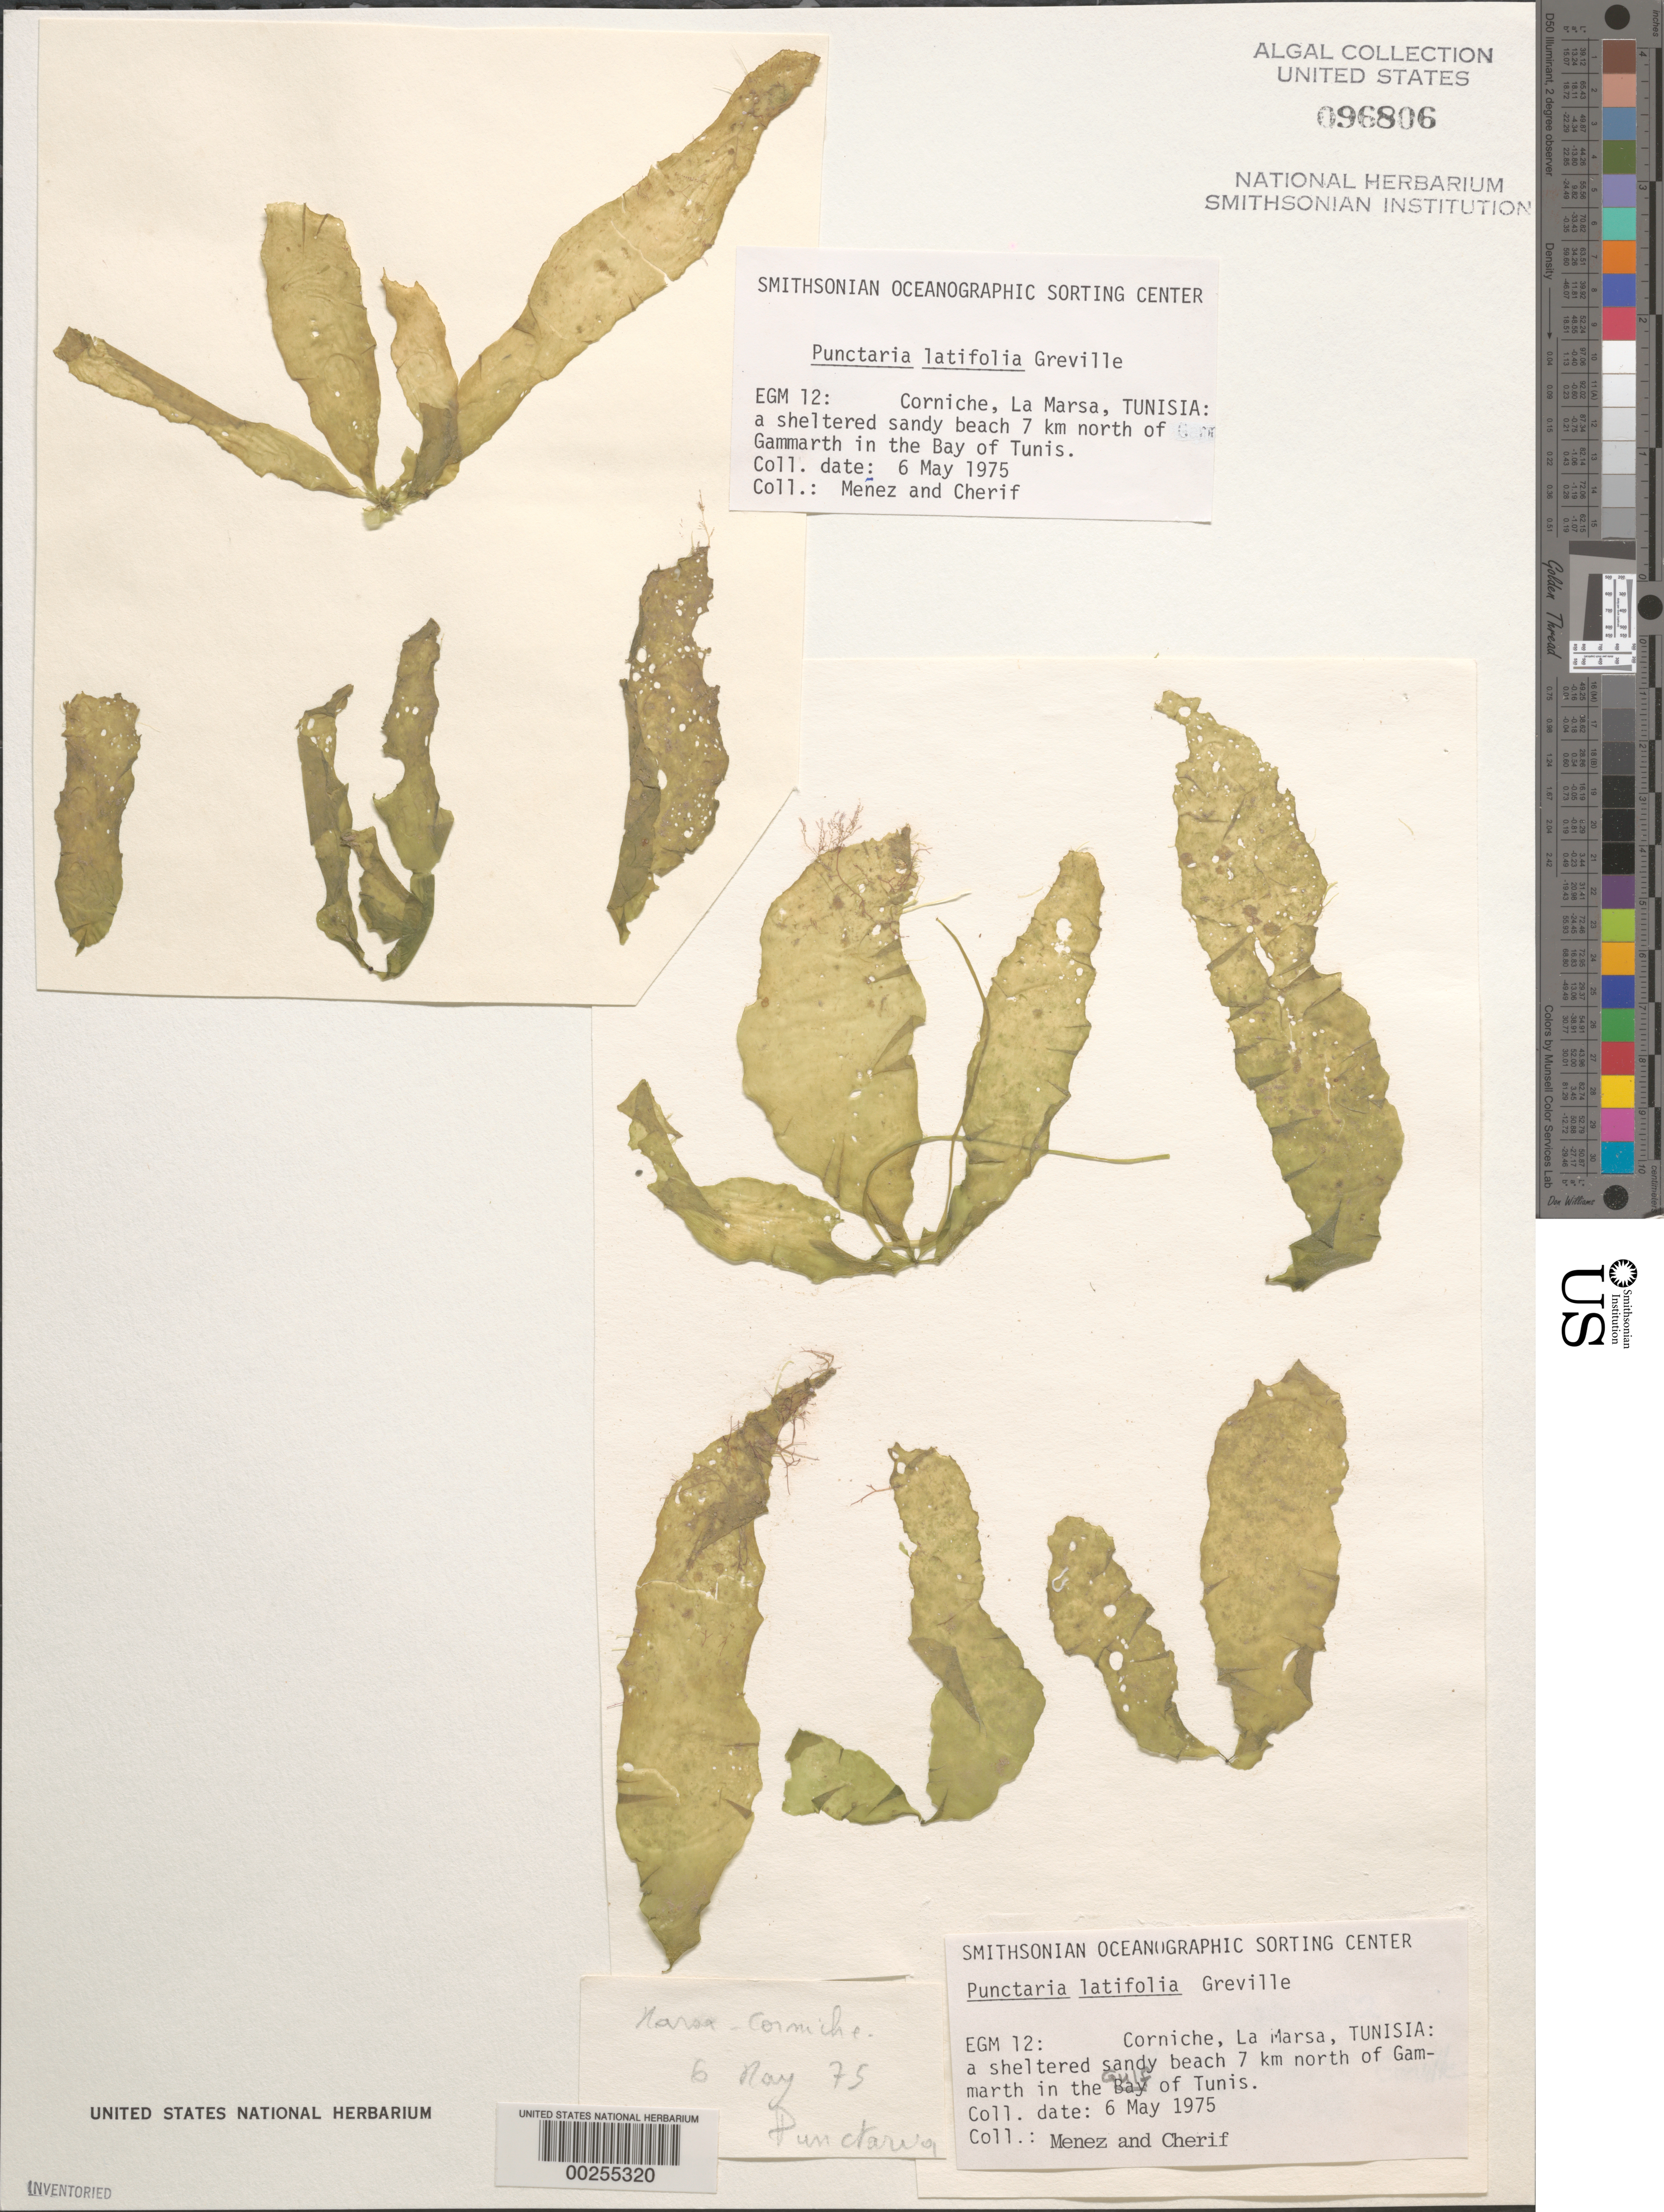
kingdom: Chromista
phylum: Ochrophyta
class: Phaeophyceae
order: Dictyosiphonales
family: Punctariaceae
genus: Punctaria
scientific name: Punctaria latifolia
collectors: Meñez & -. Cherif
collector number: EGM 12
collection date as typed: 06 May 1975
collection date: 1975-05-06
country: Tunisia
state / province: Tunis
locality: Corniche, la marsa, seven km north of gammarth, gulf of tunis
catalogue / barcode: US 96806